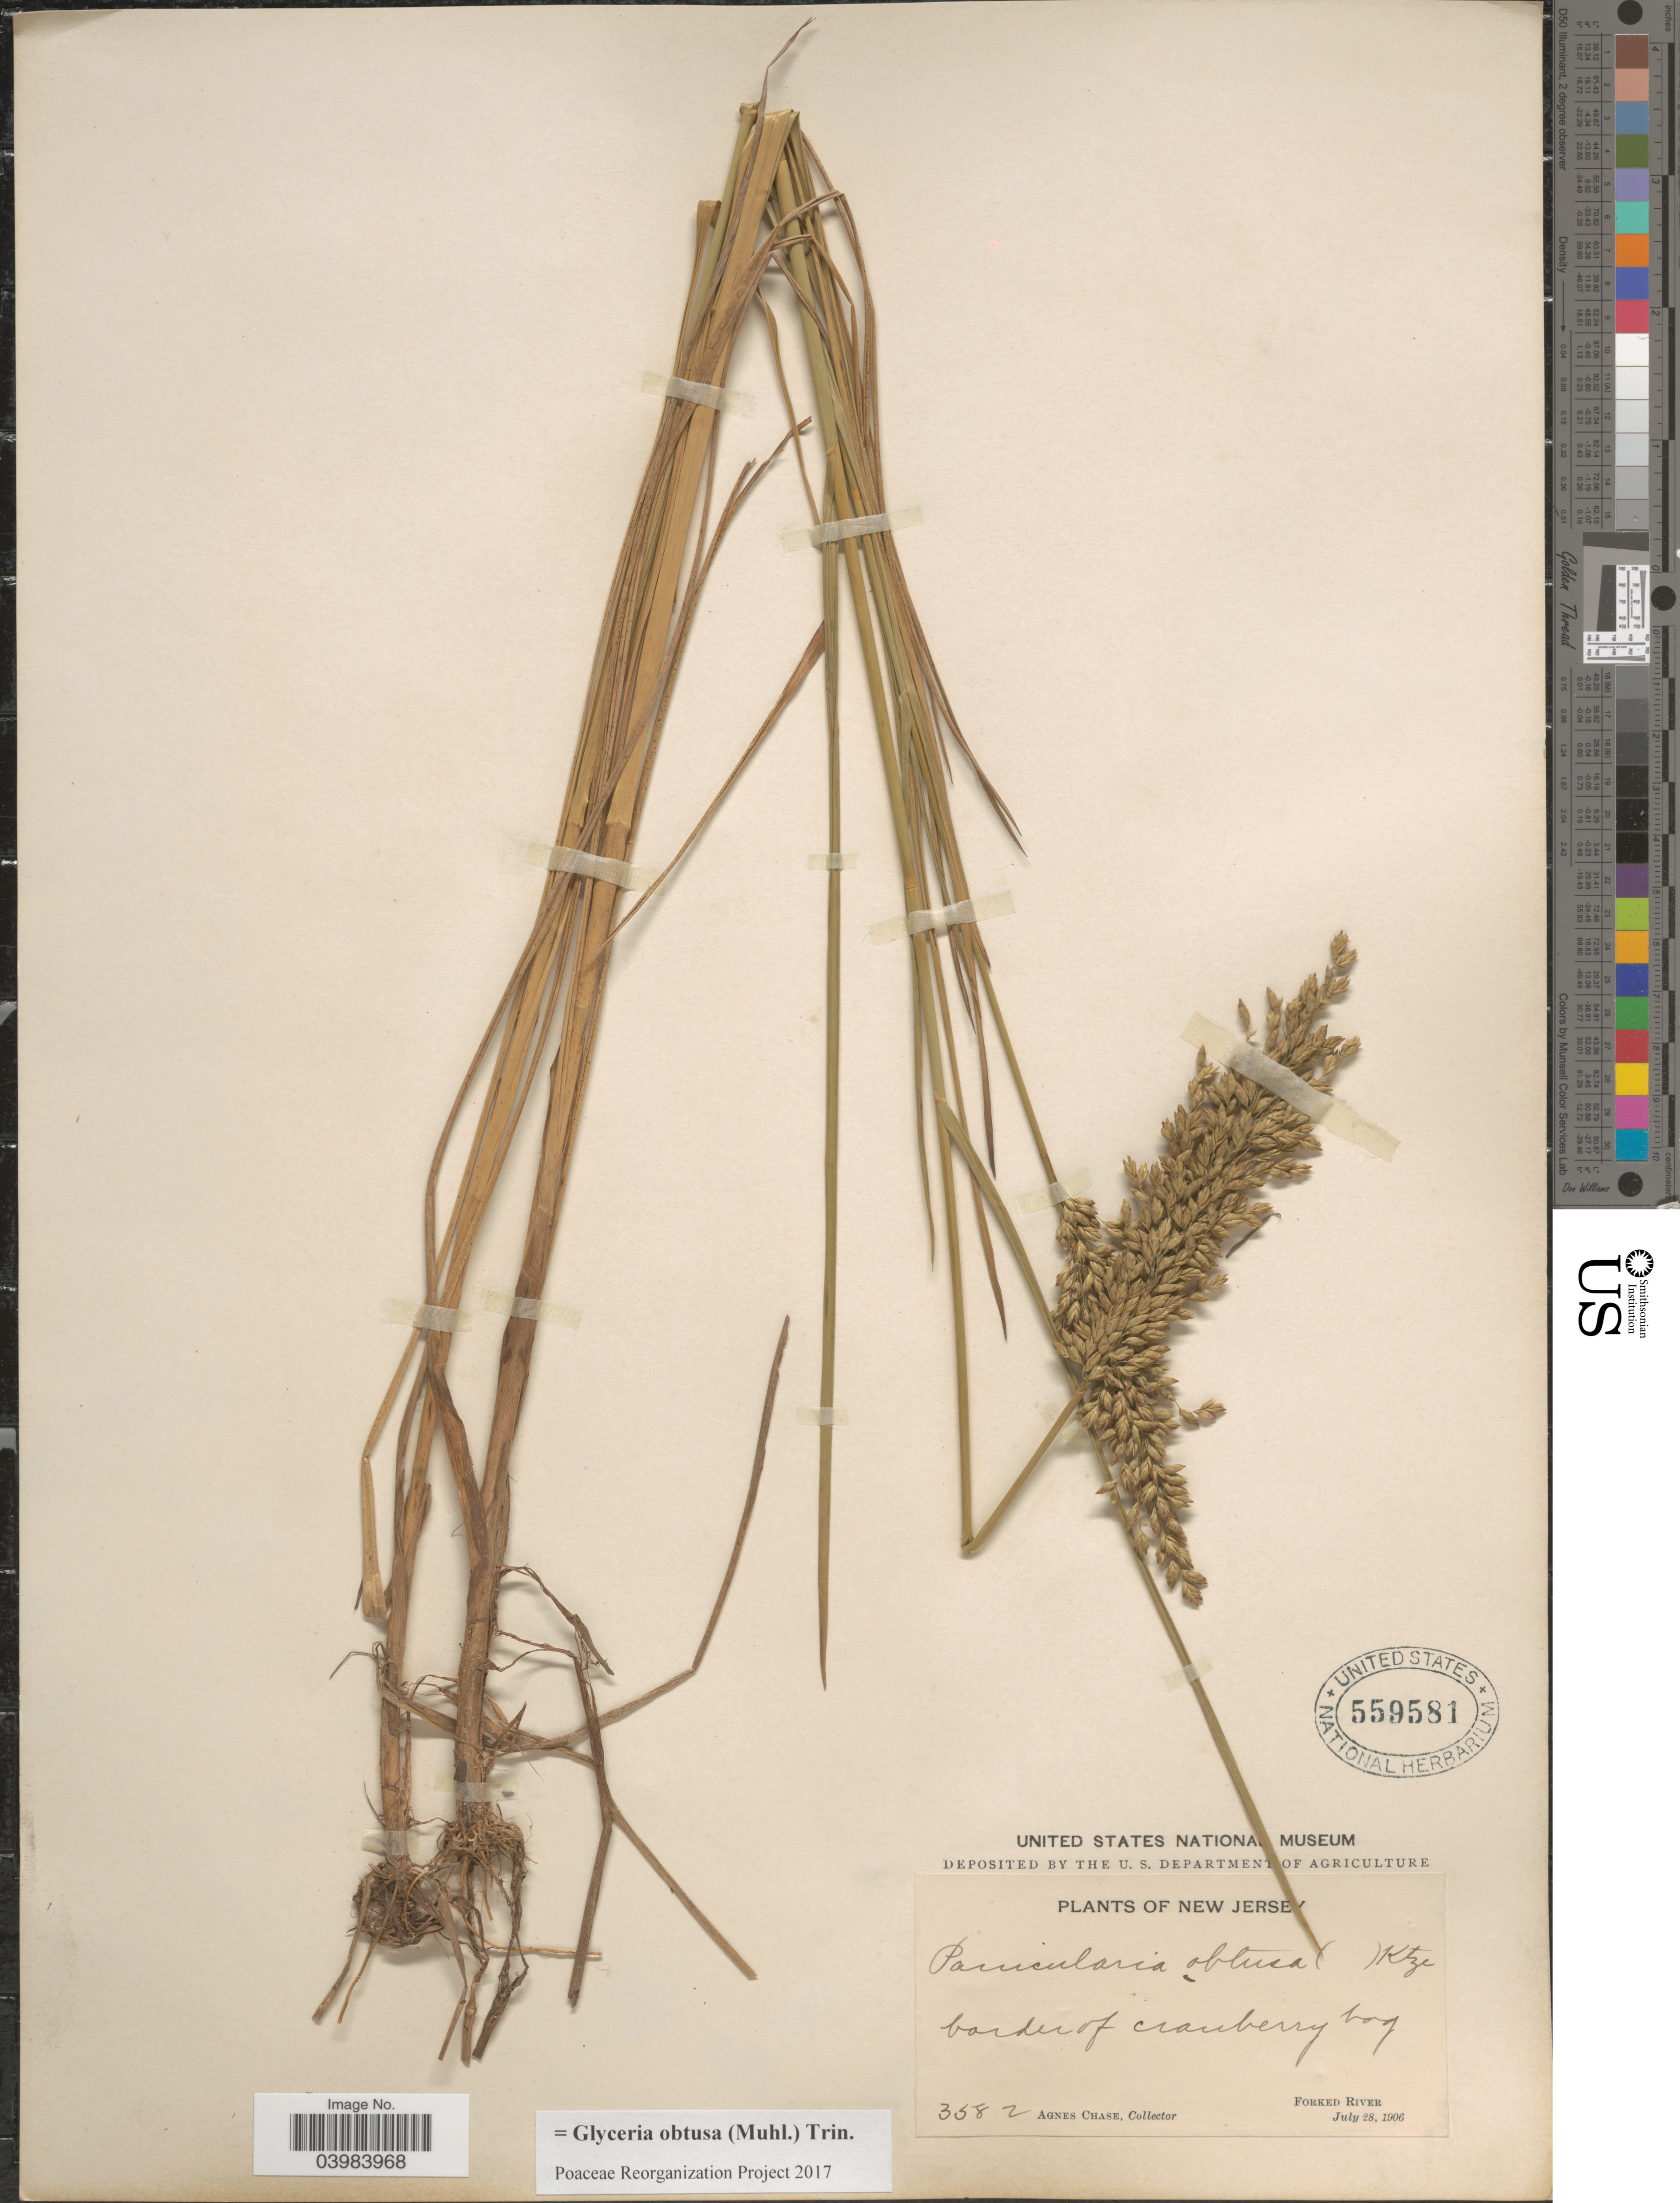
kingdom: Plantae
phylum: Tracheophyta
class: Liliopsida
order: Poales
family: Poaceae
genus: Glyceria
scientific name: Glyceria obtusa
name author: (Muhl.) Trin.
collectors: A. Chase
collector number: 3582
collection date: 1906-07-28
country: United States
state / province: New Jersey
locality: Border of Cranberry bog. Forked River.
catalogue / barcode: US 559581